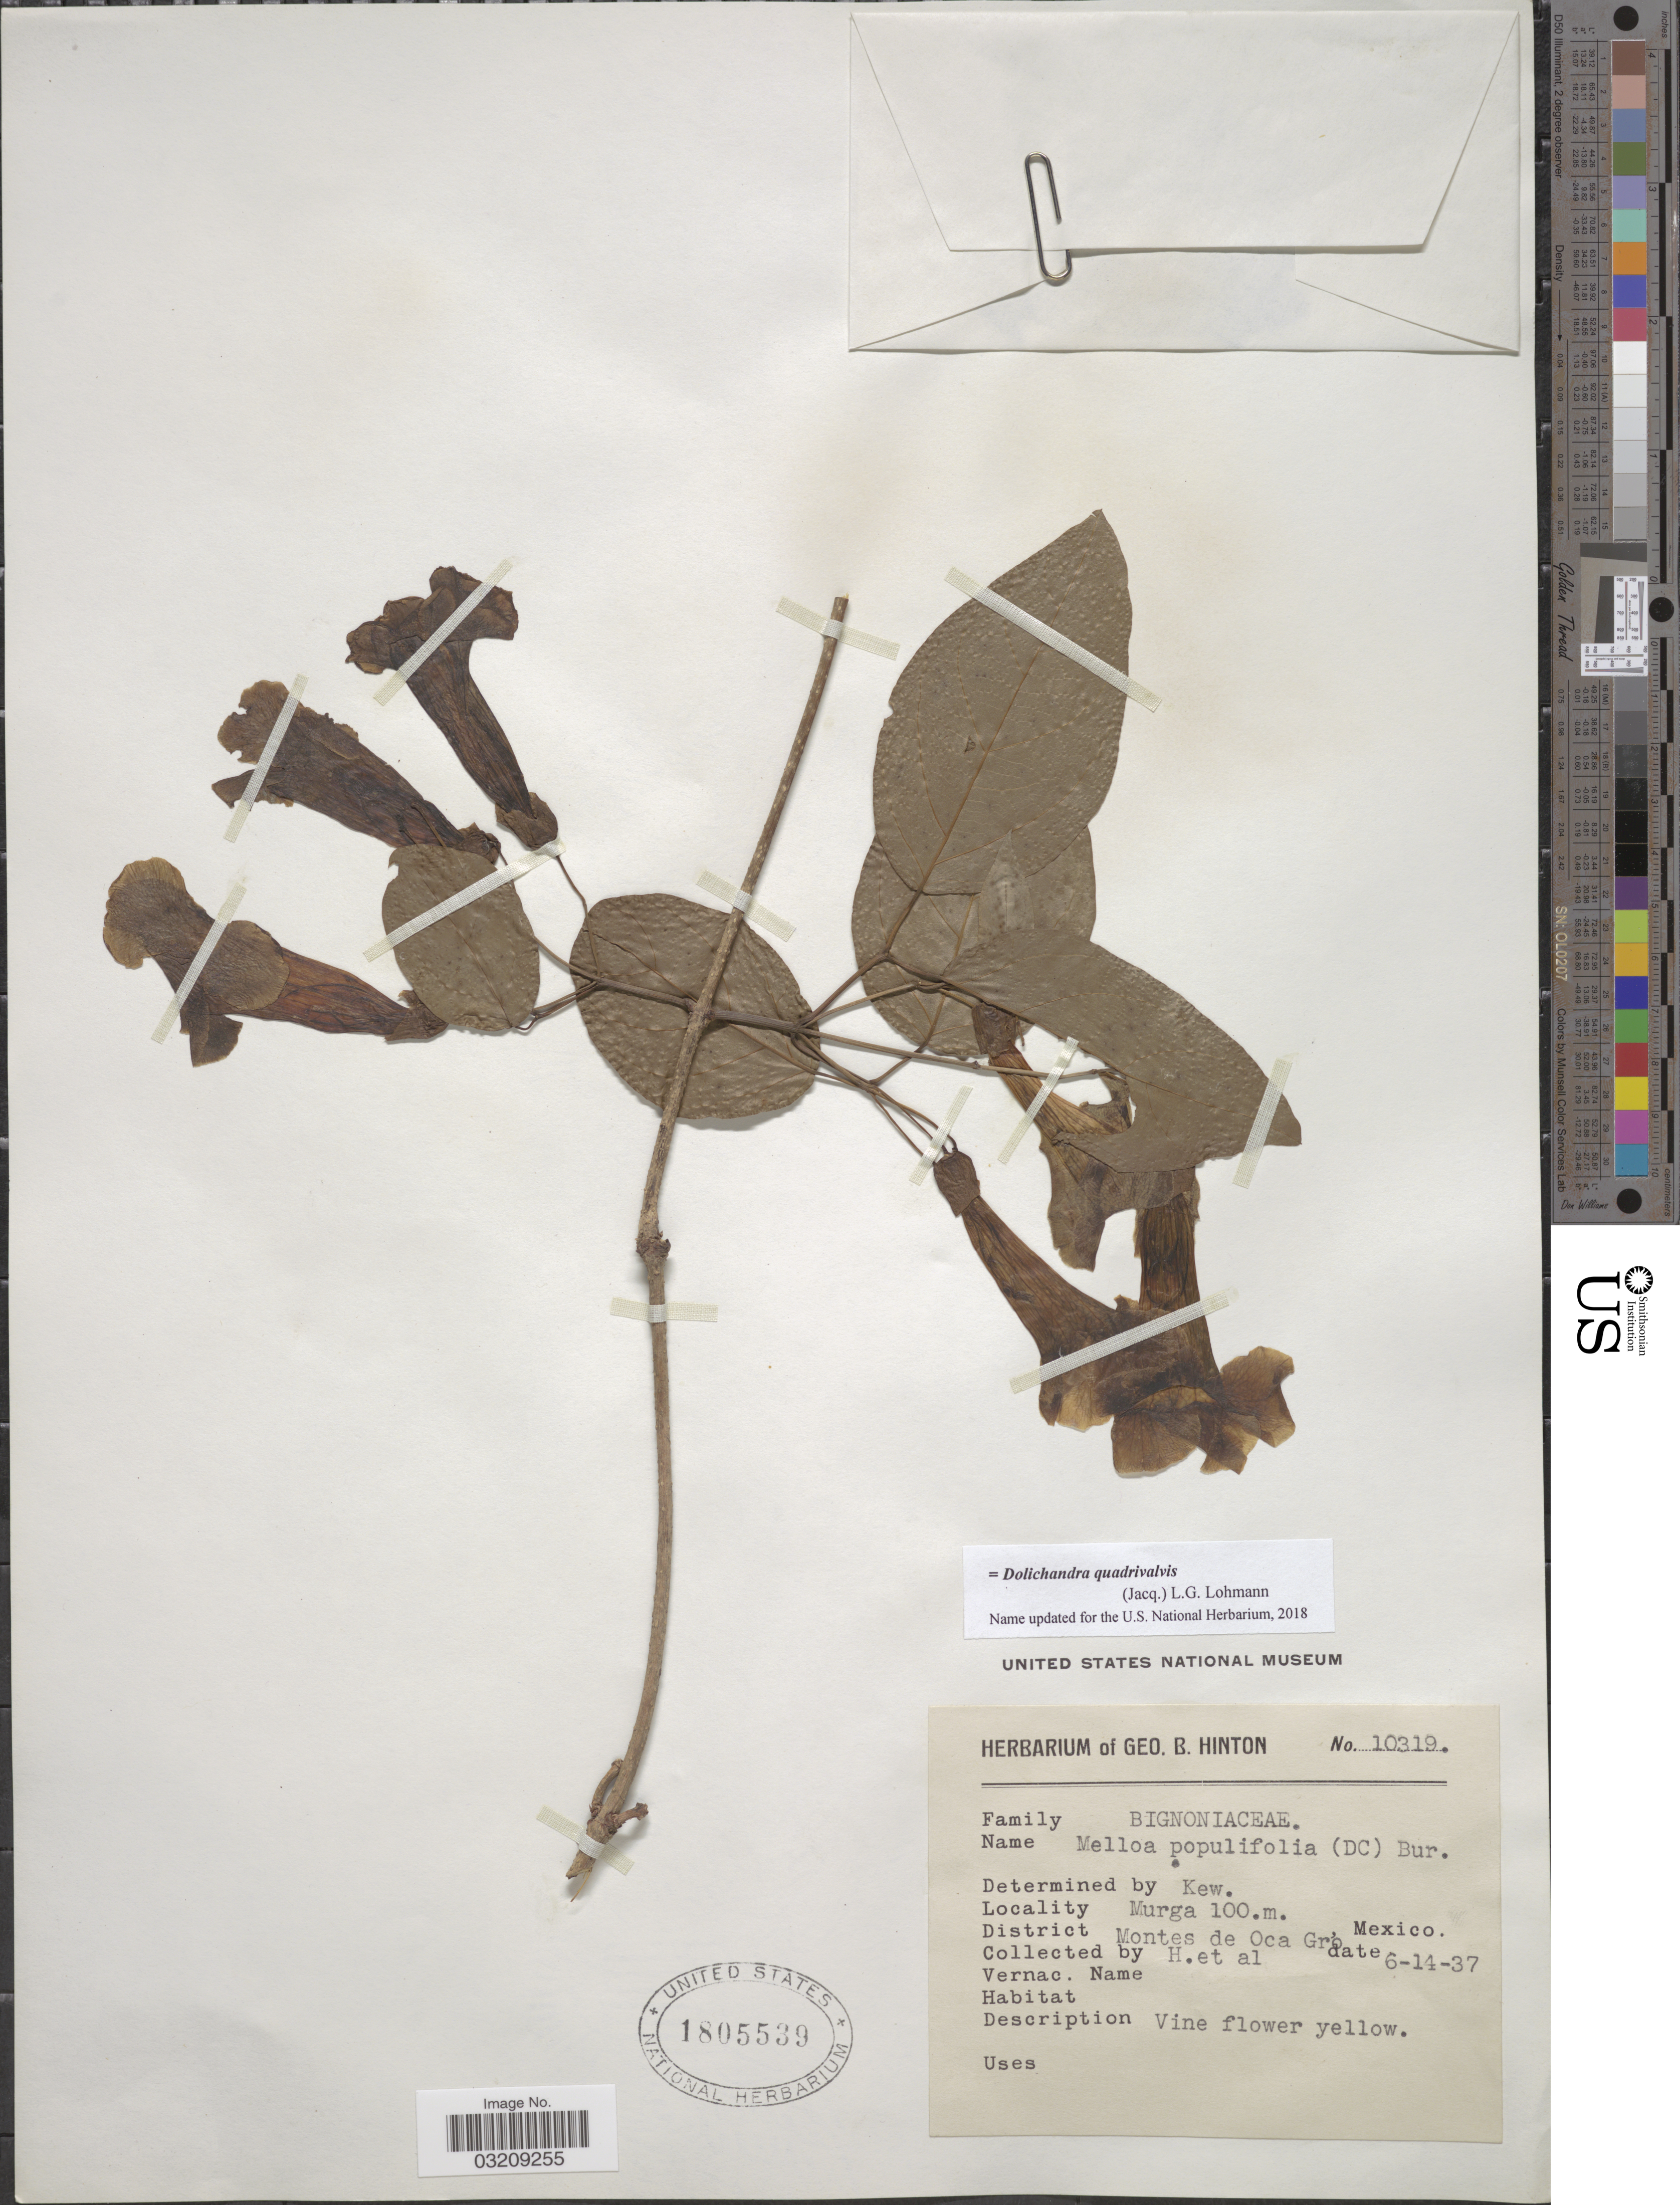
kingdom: Plantae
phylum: Tracheophyta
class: Magnoliopsida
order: Lamiales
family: Bignoniaceae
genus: Dolichandra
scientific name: Dolichandra quadrivalvis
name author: (Jacq.) L.G. Lohmann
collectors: G. B. Hinton & et al.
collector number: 10319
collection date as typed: Transcribed d/m/y: 14/6/37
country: Mexico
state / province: Guerrero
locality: Murga. District Montes de Oca.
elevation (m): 100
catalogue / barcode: US 1805539